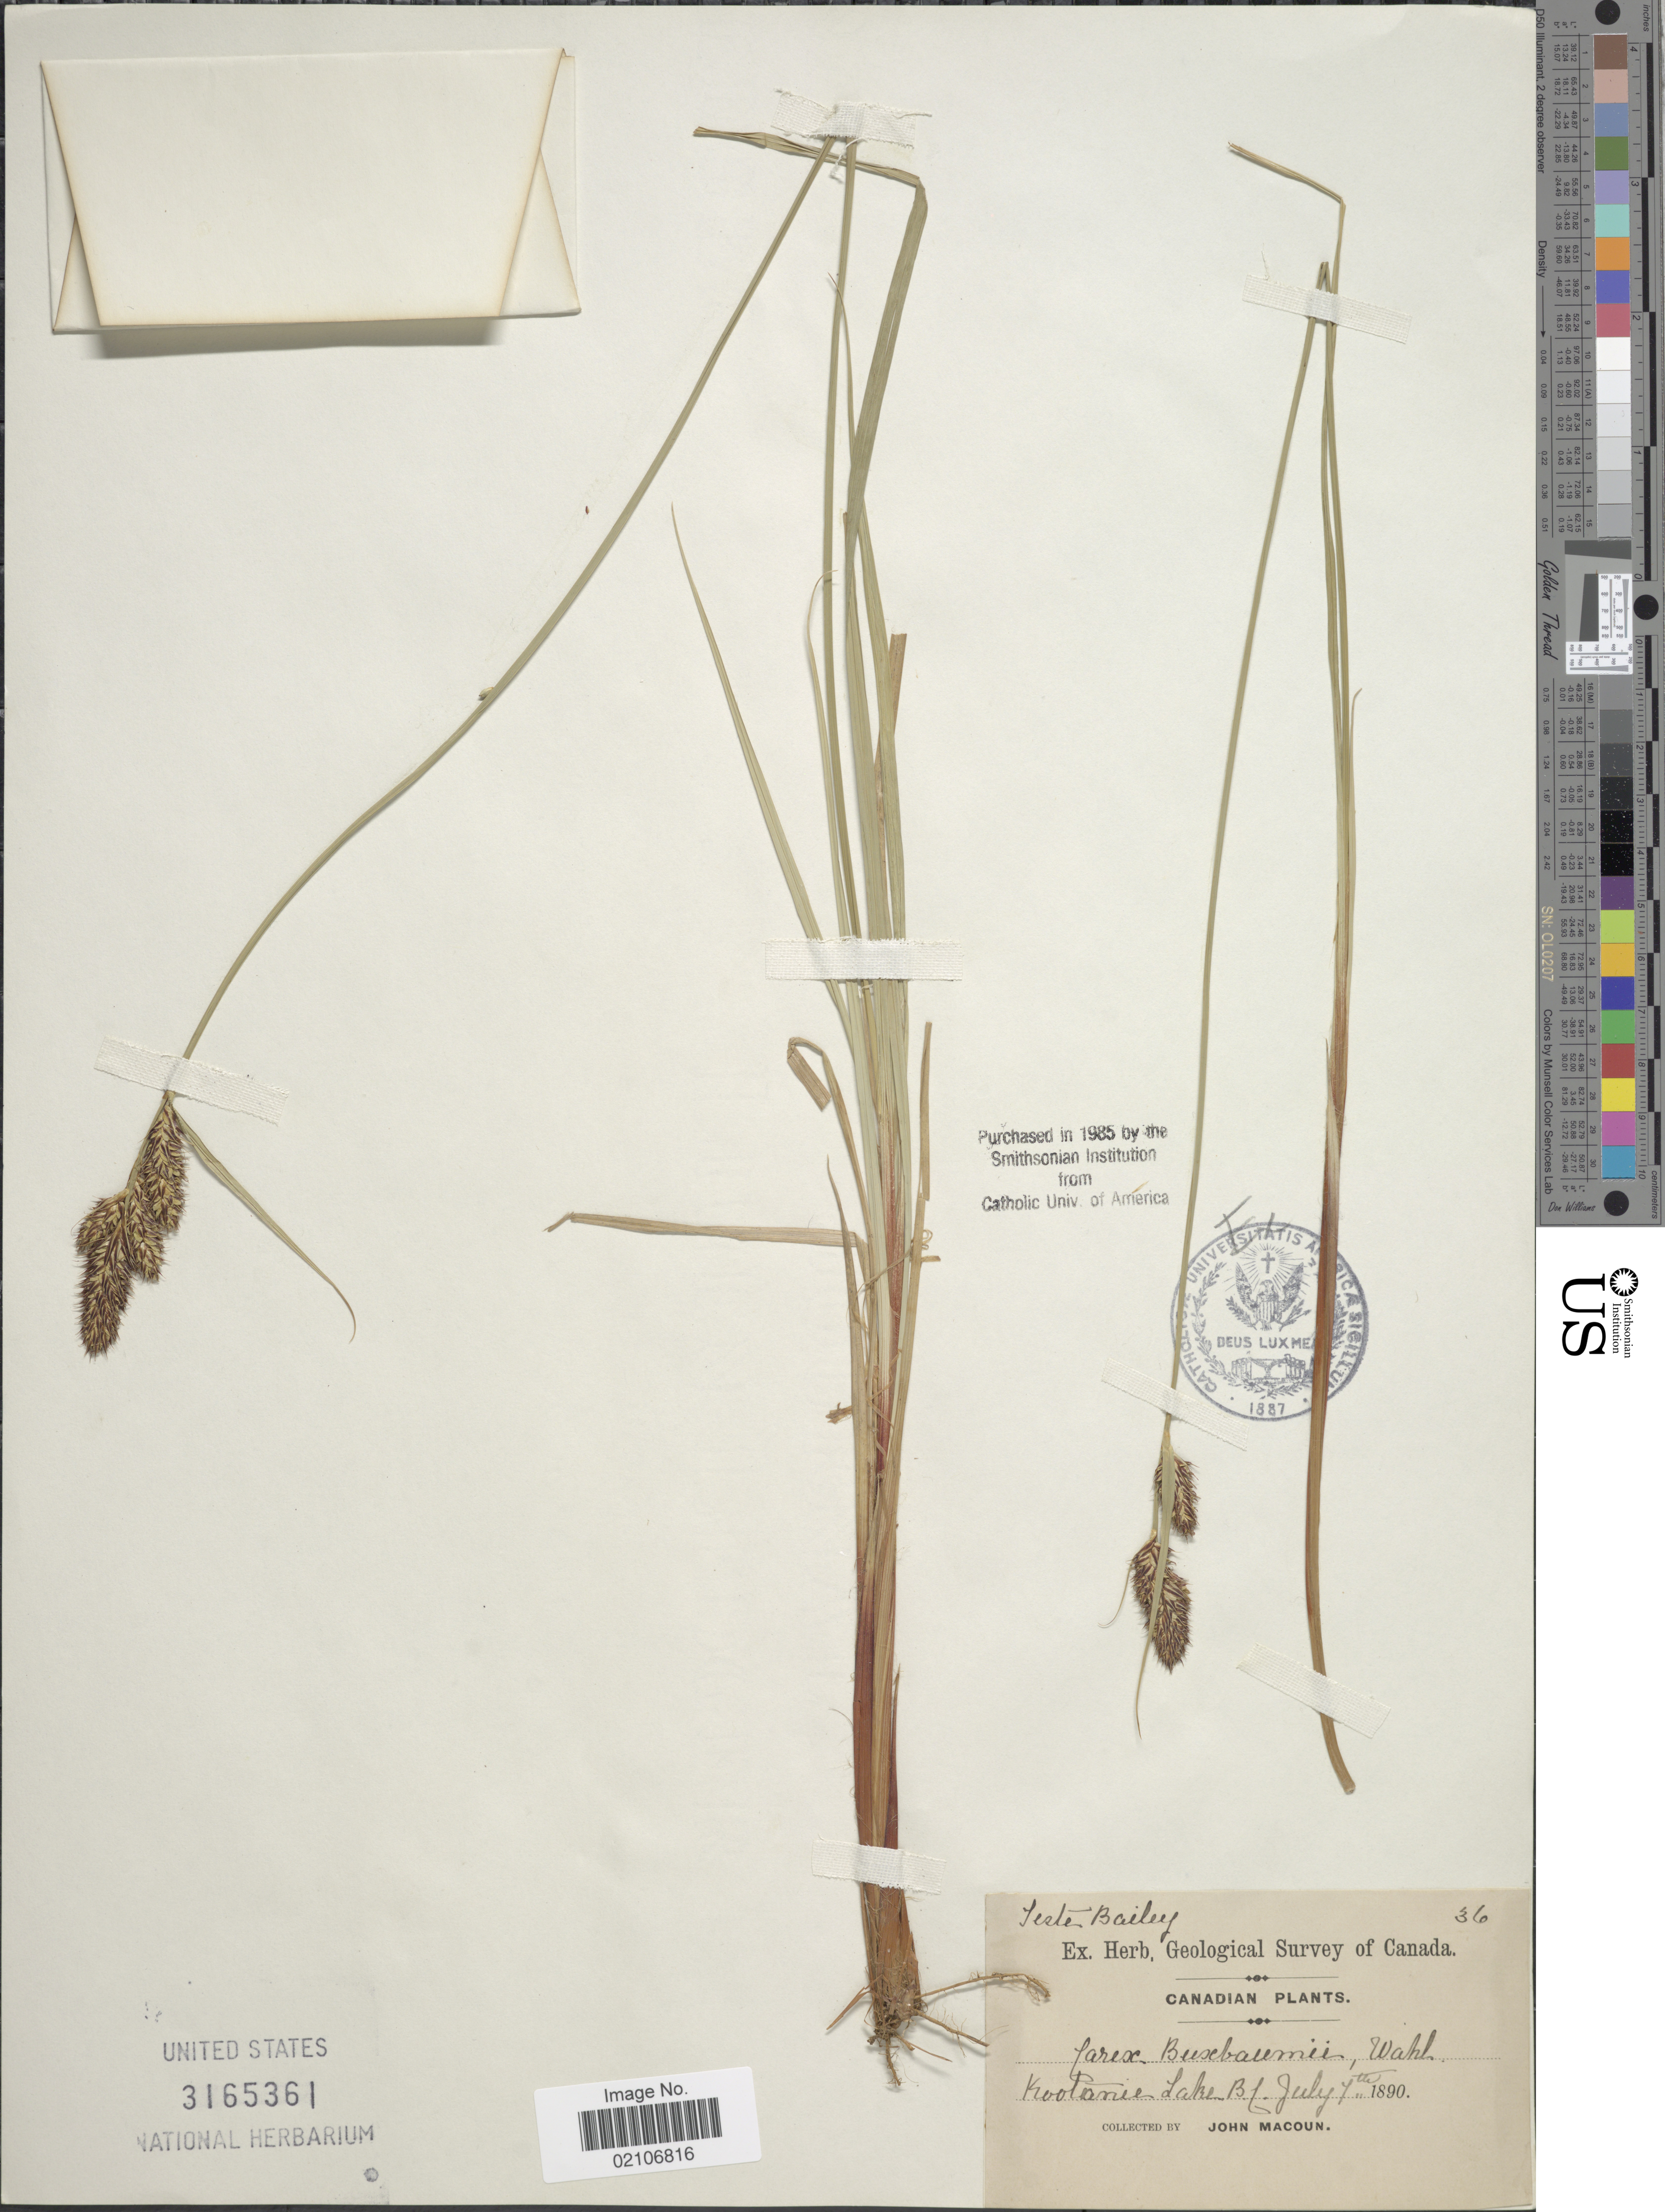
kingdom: Plantae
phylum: Tracheophyta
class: Liliopsida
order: Poales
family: Cyperaceae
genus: Carex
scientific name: Carex buxbaumii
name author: Wahlenb.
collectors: J. Macoun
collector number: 36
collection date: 1890-07-07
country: Canada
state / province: British Columbia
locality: Kootanie Lake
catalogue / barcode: US 3165361